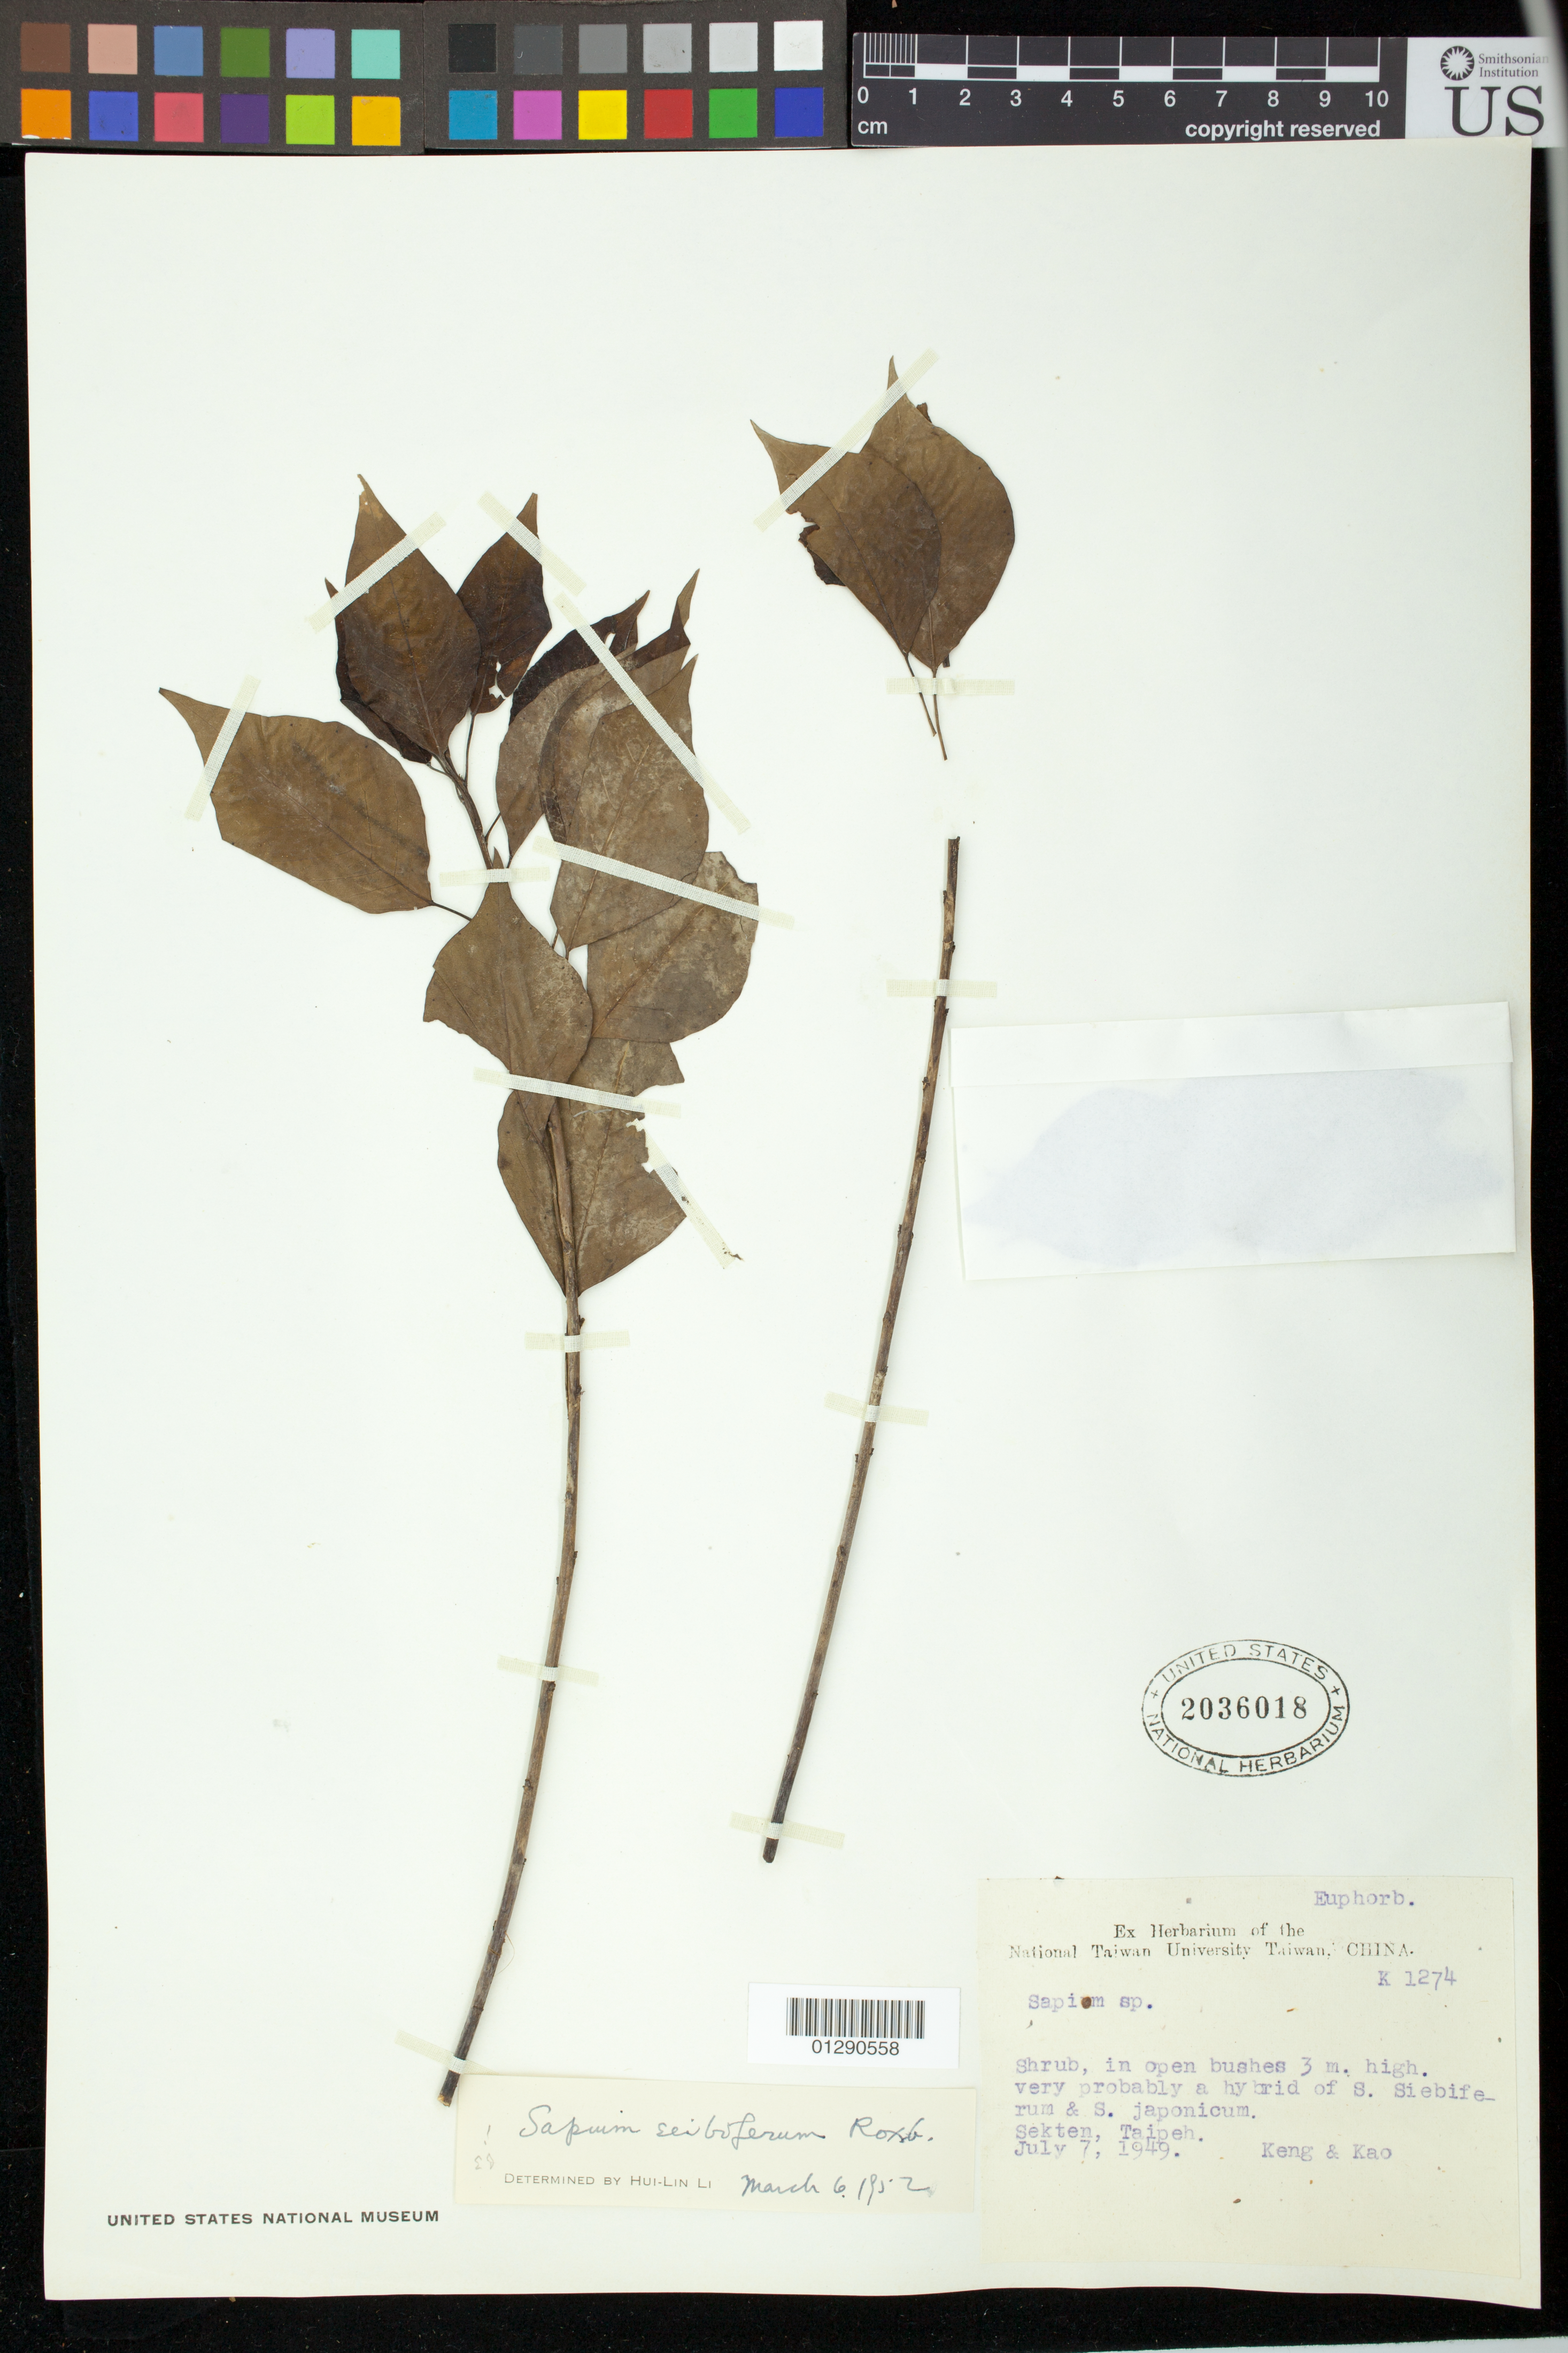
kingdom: Plantae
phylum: Tracheophyta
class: Magnoliopsida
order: Malpighiales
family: Euphorbiaceae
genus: Sapium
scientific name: Sapium sebiferum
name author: (L.) Roxb.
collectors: -- Keng & -. Kao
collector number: K1274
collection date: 1949-07-07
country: Taiwan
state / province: Taipei City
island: Taiwan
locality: Sekten Taipeh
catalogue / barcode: US 2036018